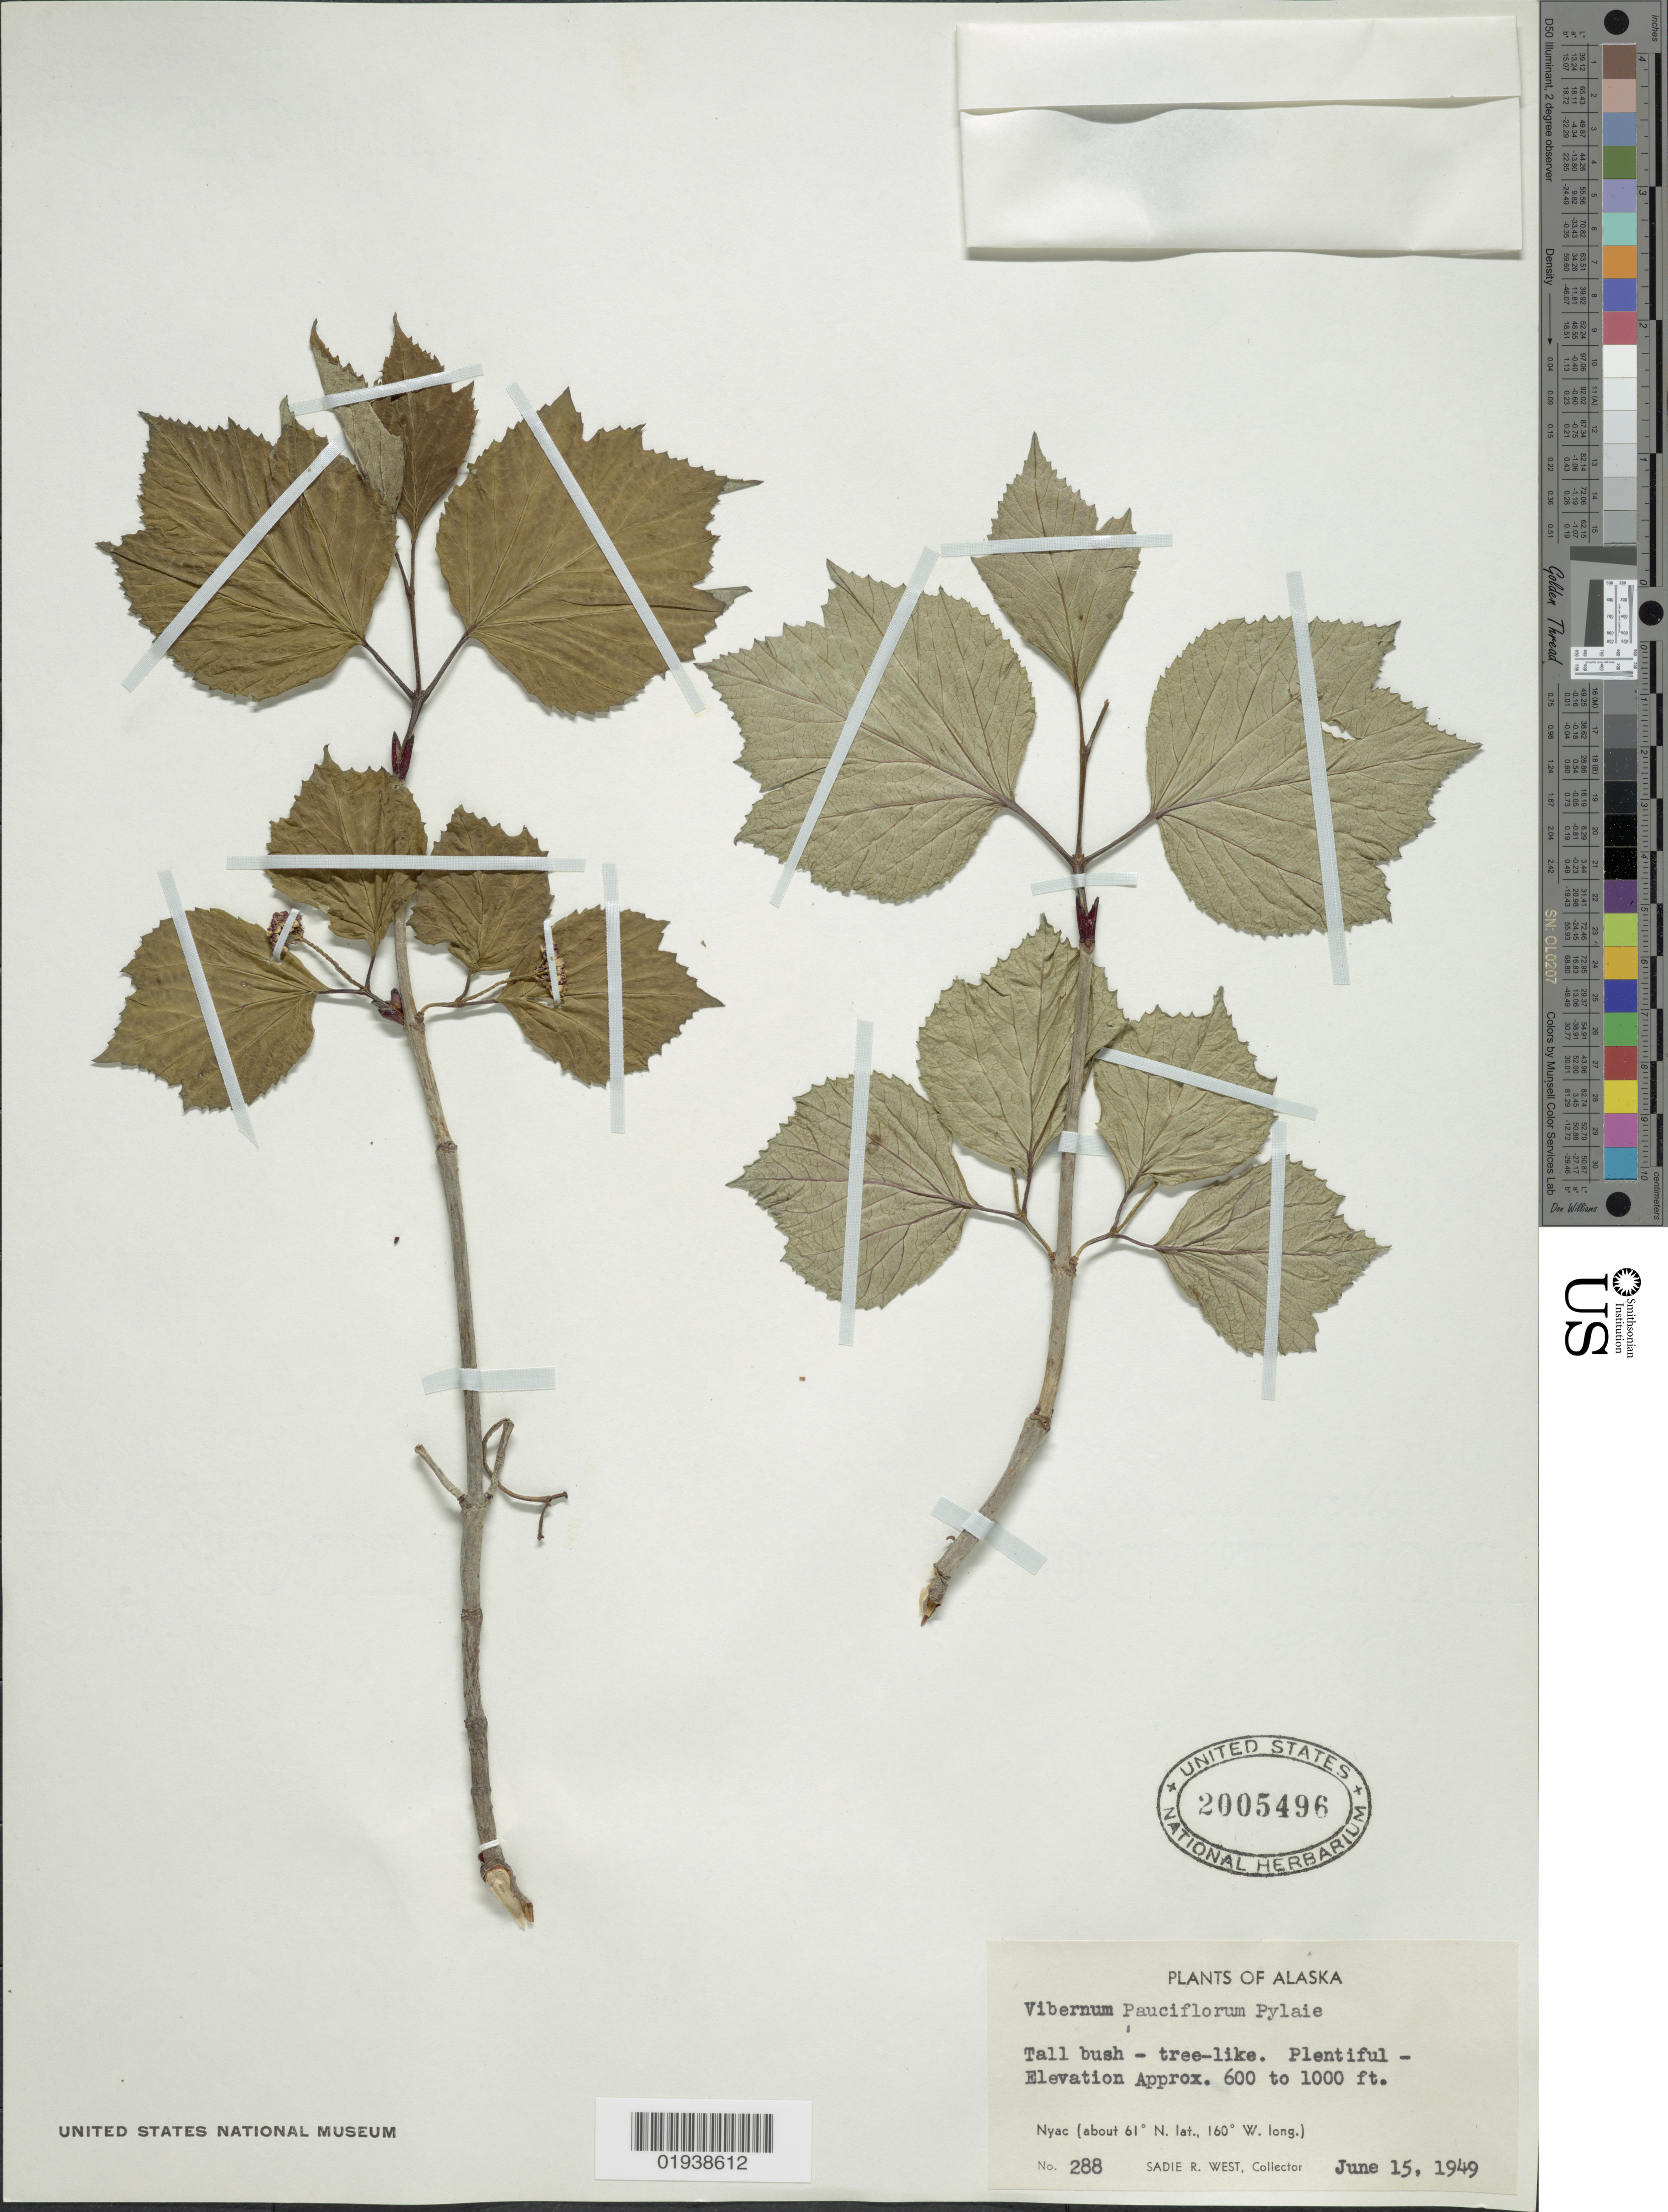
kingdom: Plantae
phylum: Tracheophyta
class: Magnoliopsida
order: Dipsacales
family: Viburnaceae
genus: Viburnum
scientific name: Viburnum edule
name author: (Michx.) Raf.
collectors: S. R. West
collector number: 288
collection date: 1949-06-15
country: United States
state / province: Alaska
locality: Nyac.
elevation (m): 183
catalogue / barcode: US 2005496